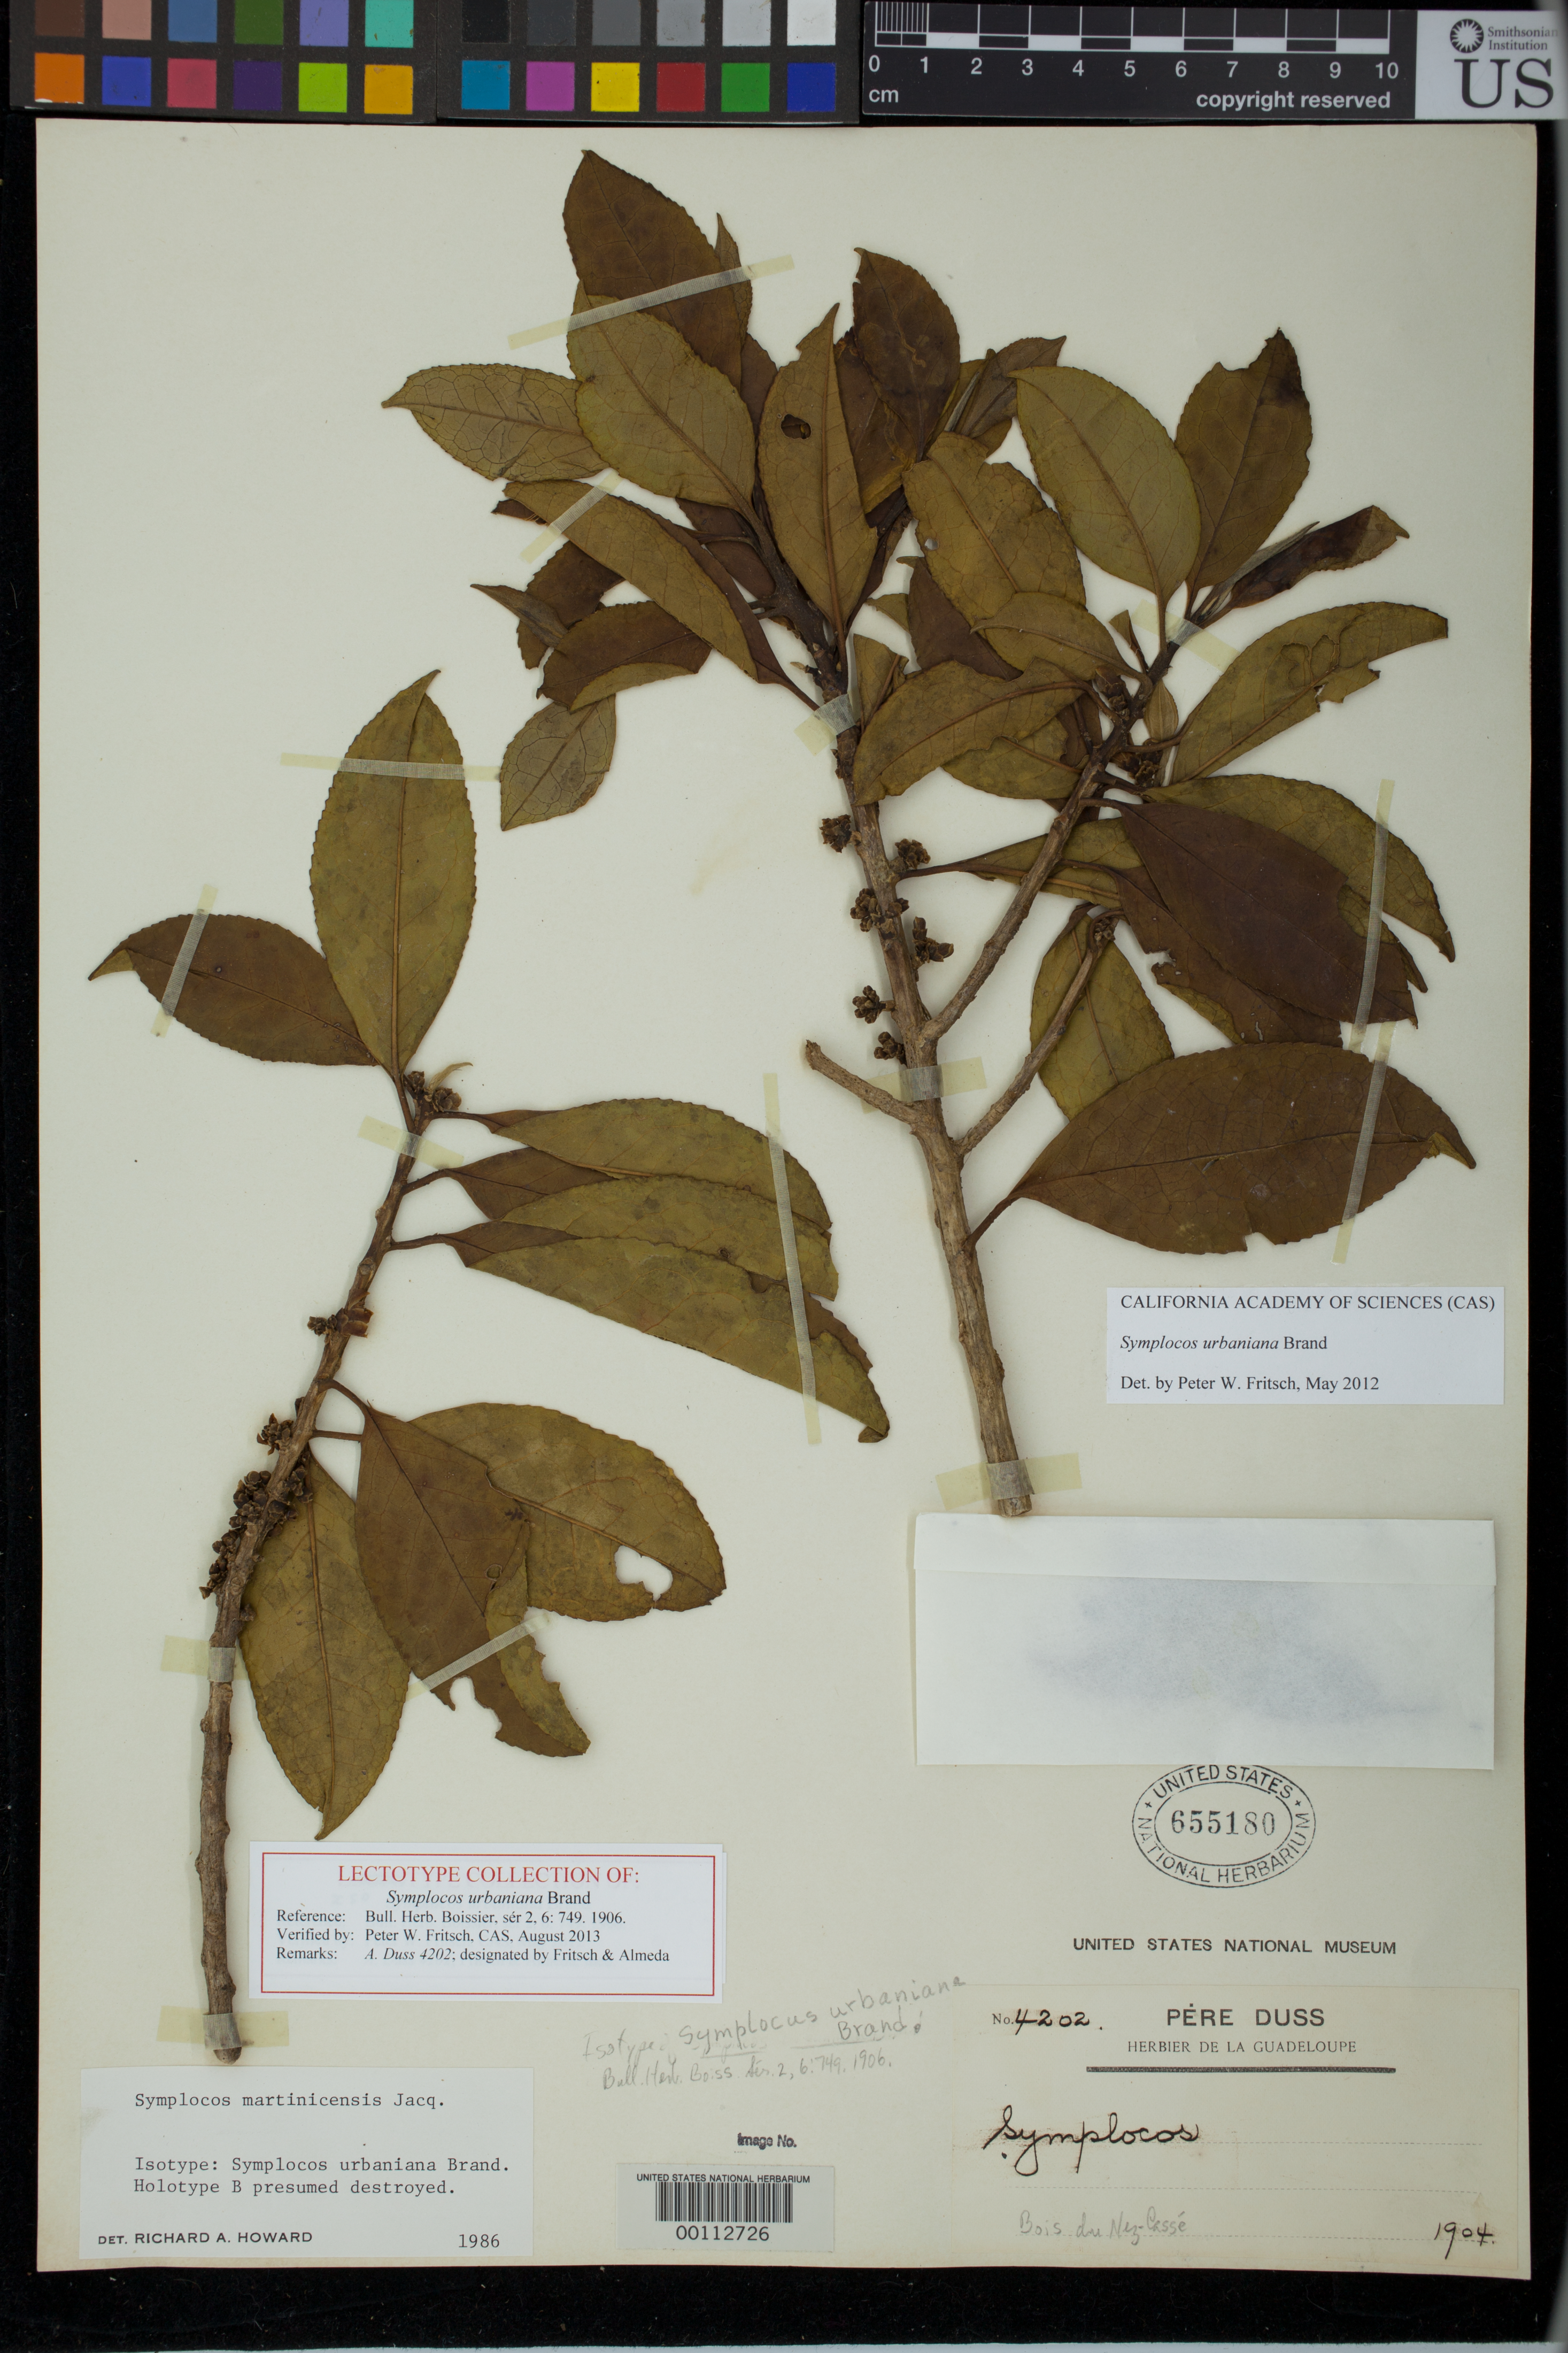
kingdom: Plantae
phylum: Tracheophyta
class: Magnoliopsida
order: Ericales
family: Symplocaceae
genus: Symplocos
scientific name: Symplocos urbaniana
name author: Brand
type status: Isotype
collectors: Père Duss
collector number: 4202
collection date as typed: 1904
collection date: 1904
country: Guadeloupe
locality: Bois du Nez Casse.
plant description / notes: Annotated by P. Fritsch (2013) as "lectotype collection" as designated by Fritsch & Almeda (no reference cited).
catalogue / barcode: US 655180